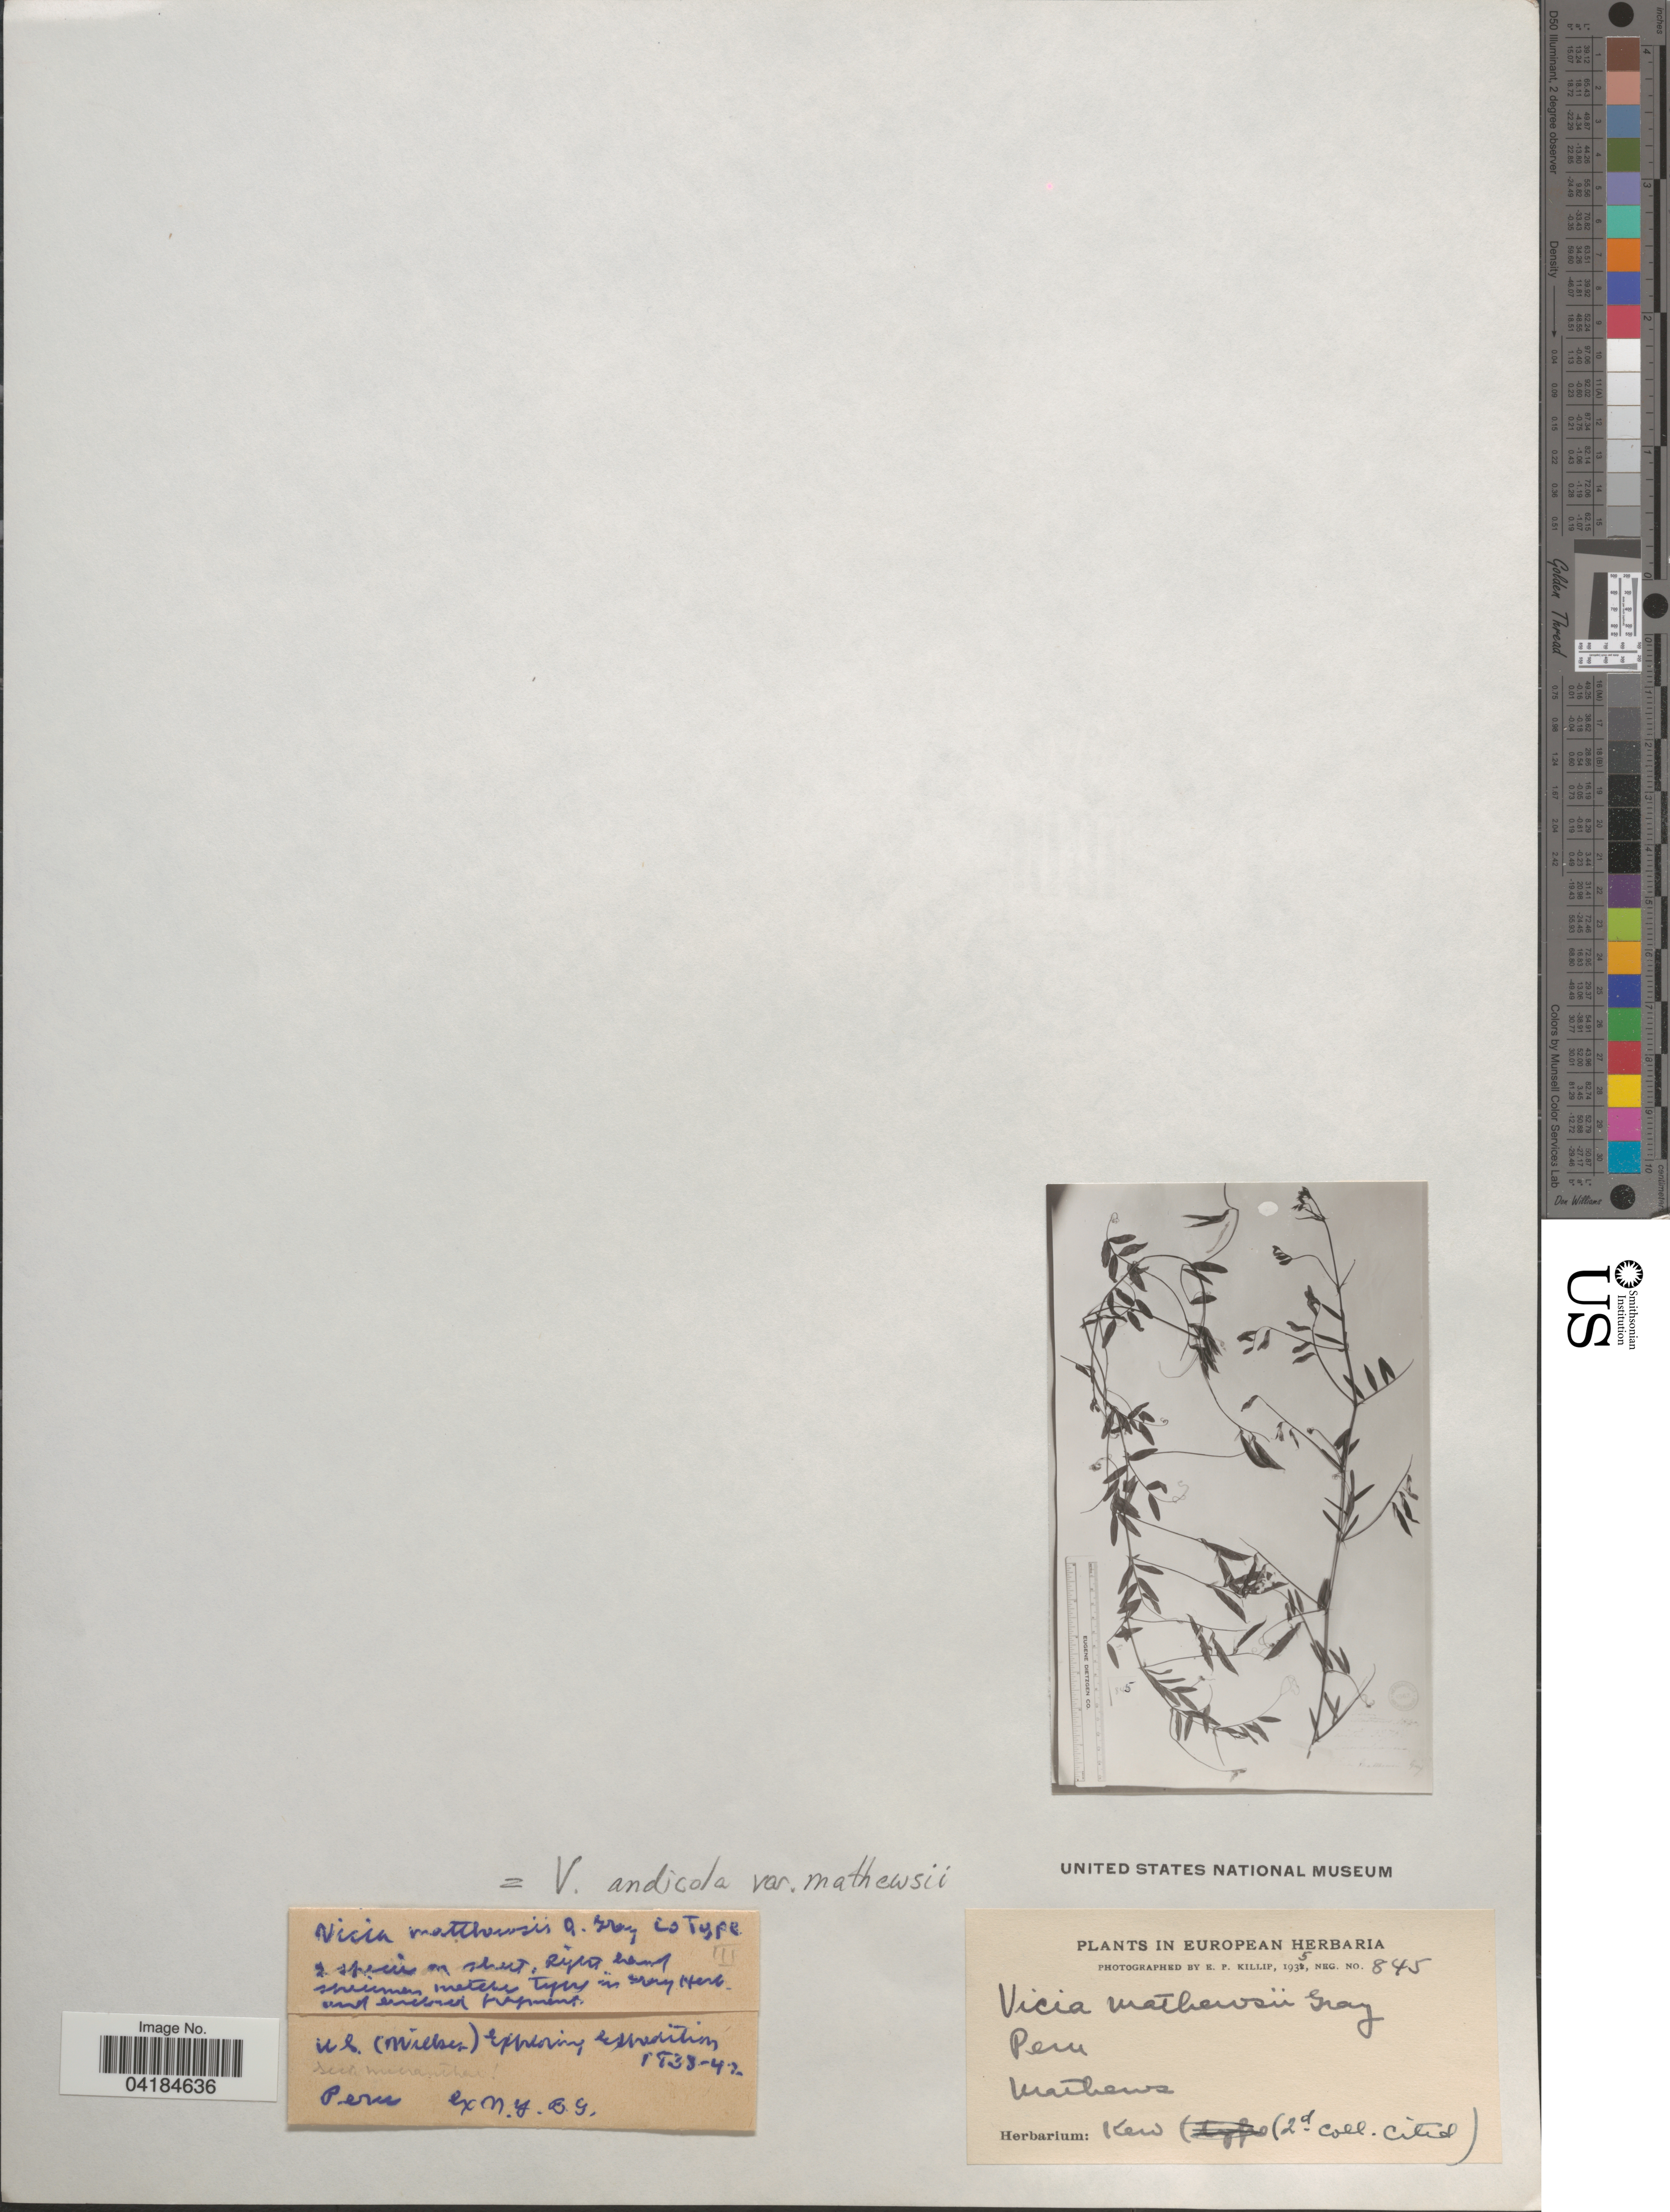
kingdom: Plantae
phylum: Tracheophyta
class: Magnoliopsida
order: Fabales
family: Fabaceae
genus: Vicia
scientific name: Vicia andicola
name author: Kunth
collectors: -- Mathews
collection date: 1938/1942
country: Peru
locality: US. (Willson) Exploring Expedition 1838-42.